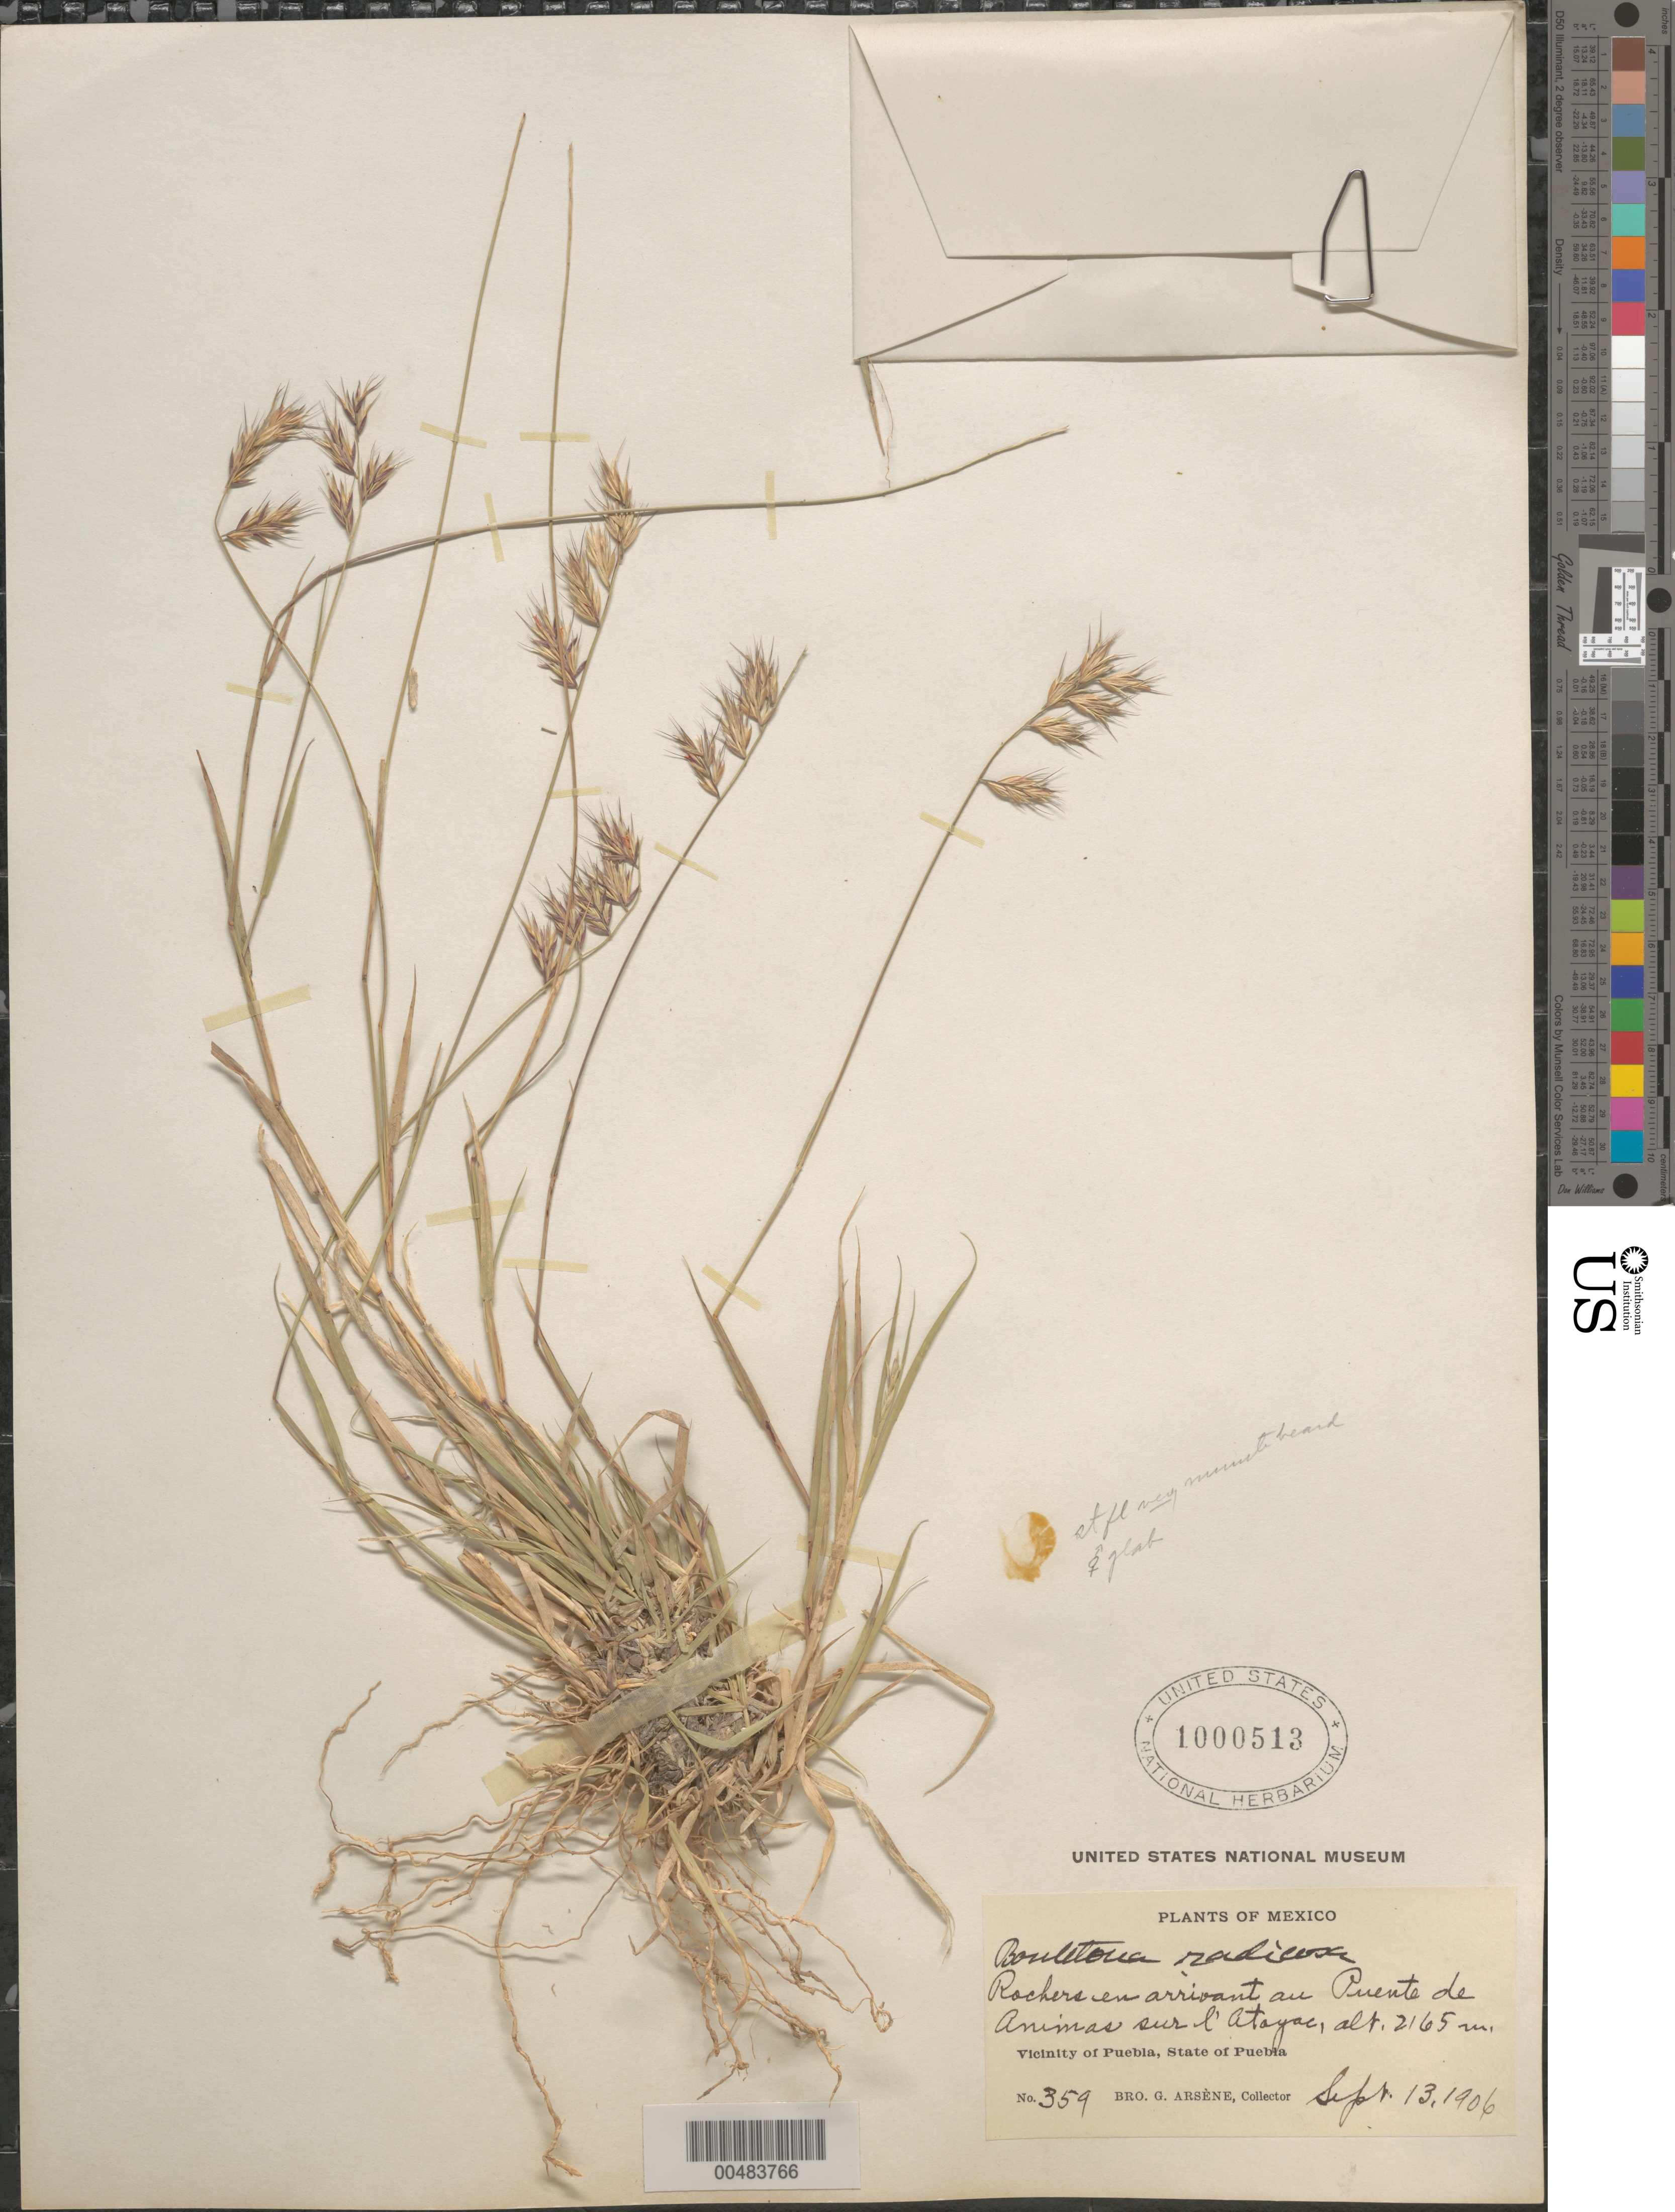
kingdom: Plantae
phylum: Tracheophyta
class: Liliopsida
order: Poales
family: Poaceae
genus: Bouteloua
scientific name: Bouteloua repens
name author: (Kunth) Scribn. & Merr.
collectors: Bro. G. Arsène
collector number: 359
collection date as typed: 13 Sep 1906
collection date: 1906-09-13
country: Mexico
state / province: Puebla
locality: Vicinity of Puebla, Rochers en arrivant au Puente de Animas sur l' Atoyac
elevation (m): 2165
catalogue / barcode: US 1000513